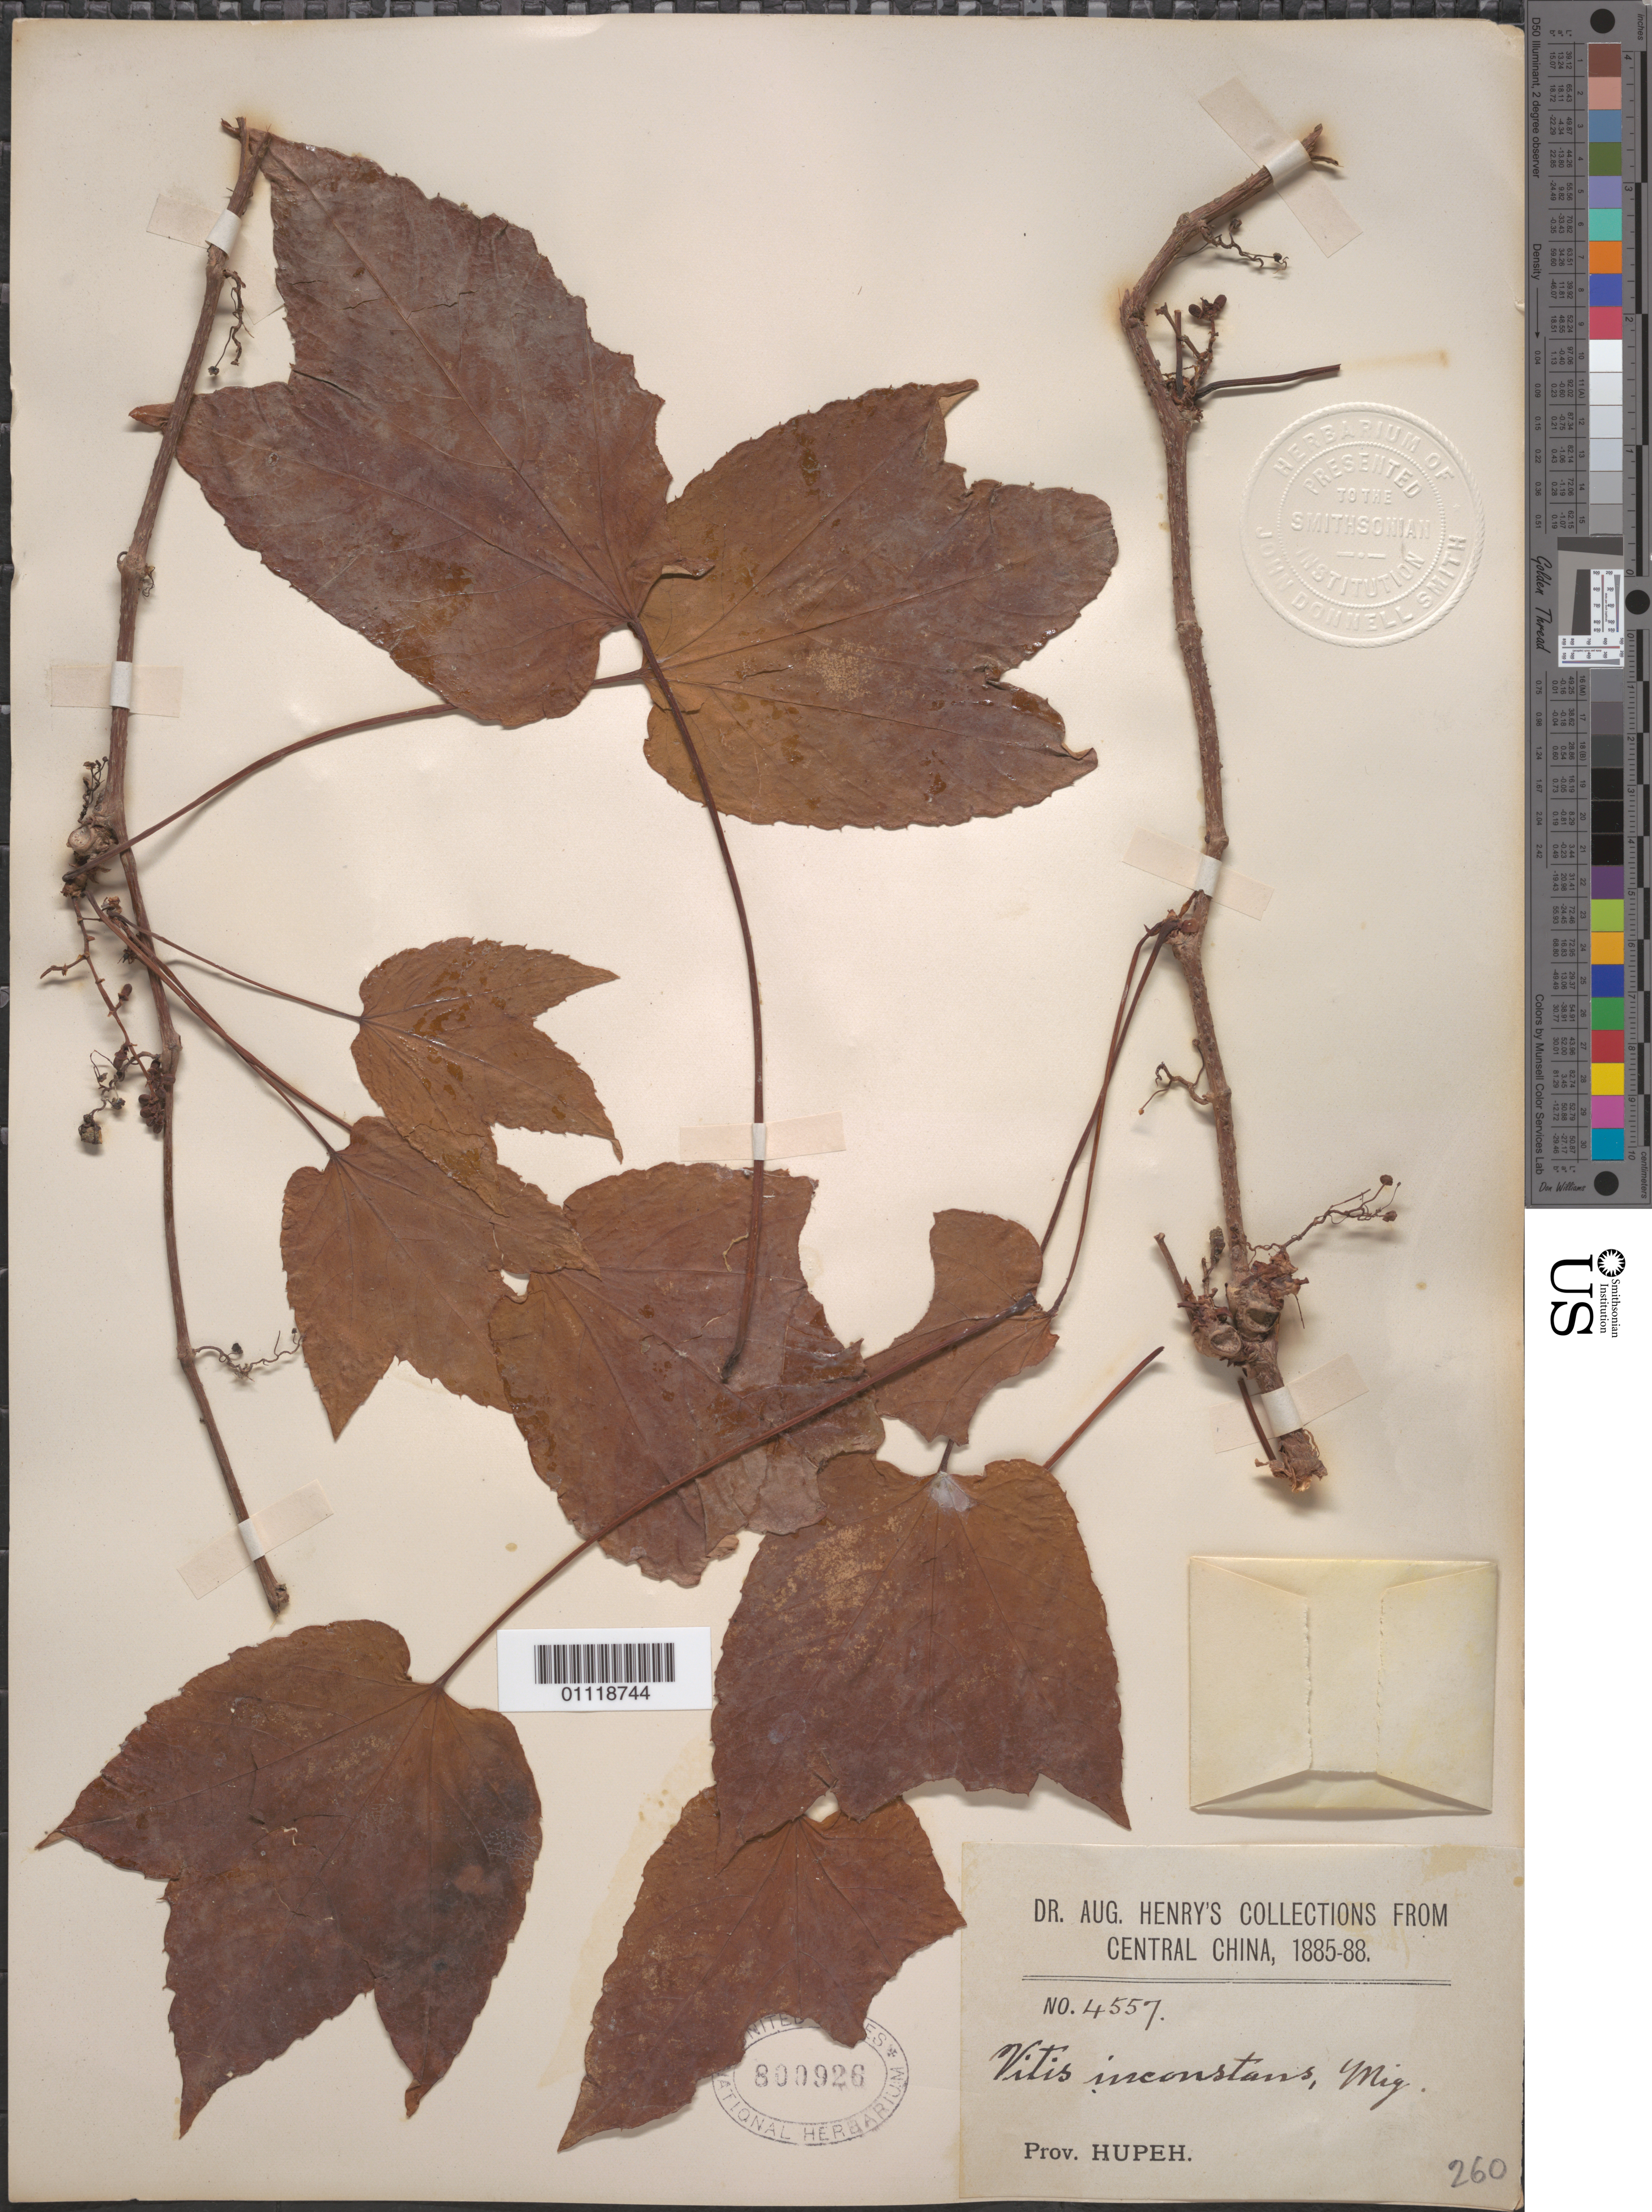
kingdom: Plantae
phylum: Tracheophyta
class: Magnoliopsida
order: Vitales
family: Vitaceae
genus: Parthenocissus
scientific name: Parthenocissus tricuspidata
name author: (Siebold & Zucc.) Planch.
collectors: A. Henry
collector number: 4557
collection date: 1885/1888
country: China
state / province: Hubei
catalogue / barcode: US 800926